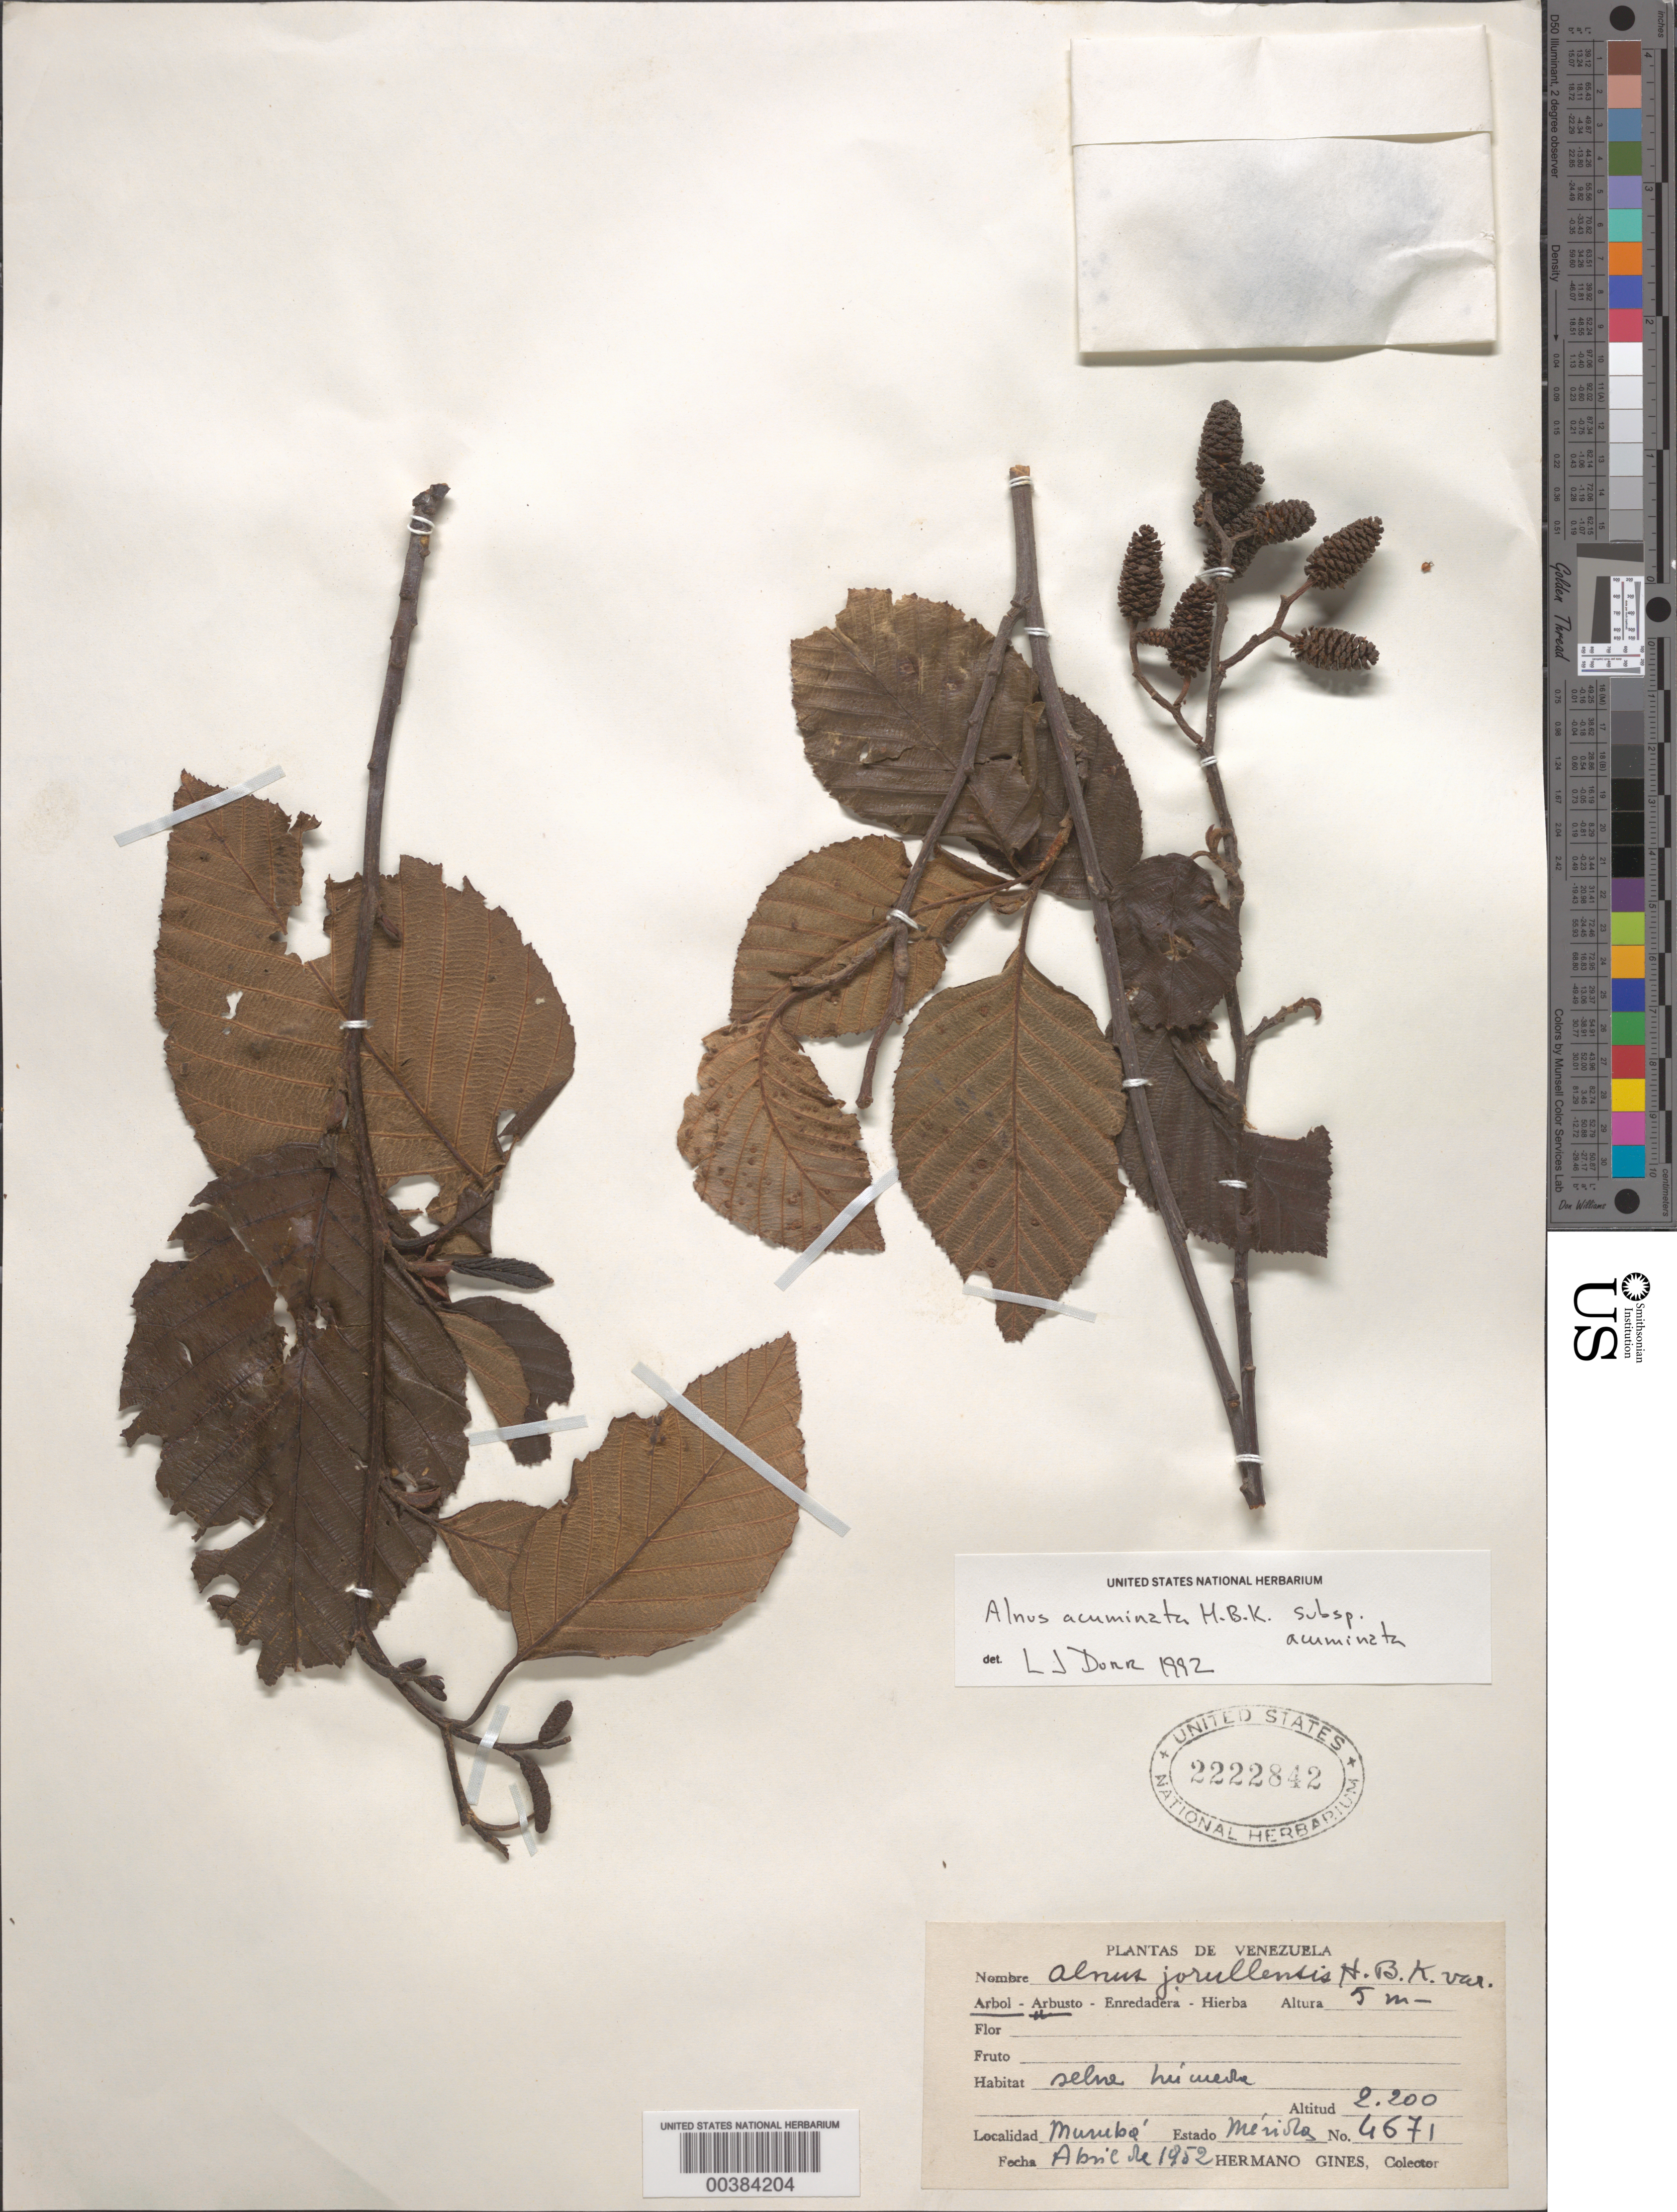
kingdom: Plantae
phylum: Tracheophyta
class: Magnoliopsida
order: Fagales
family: Betulaceae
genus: Alnus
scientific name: Alnus acuminata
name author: Kunth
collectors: Bro. Gines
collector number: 4671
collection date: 1952-04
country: Venezuela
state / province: Mérida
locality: Murubá.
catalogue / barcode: US 2222842